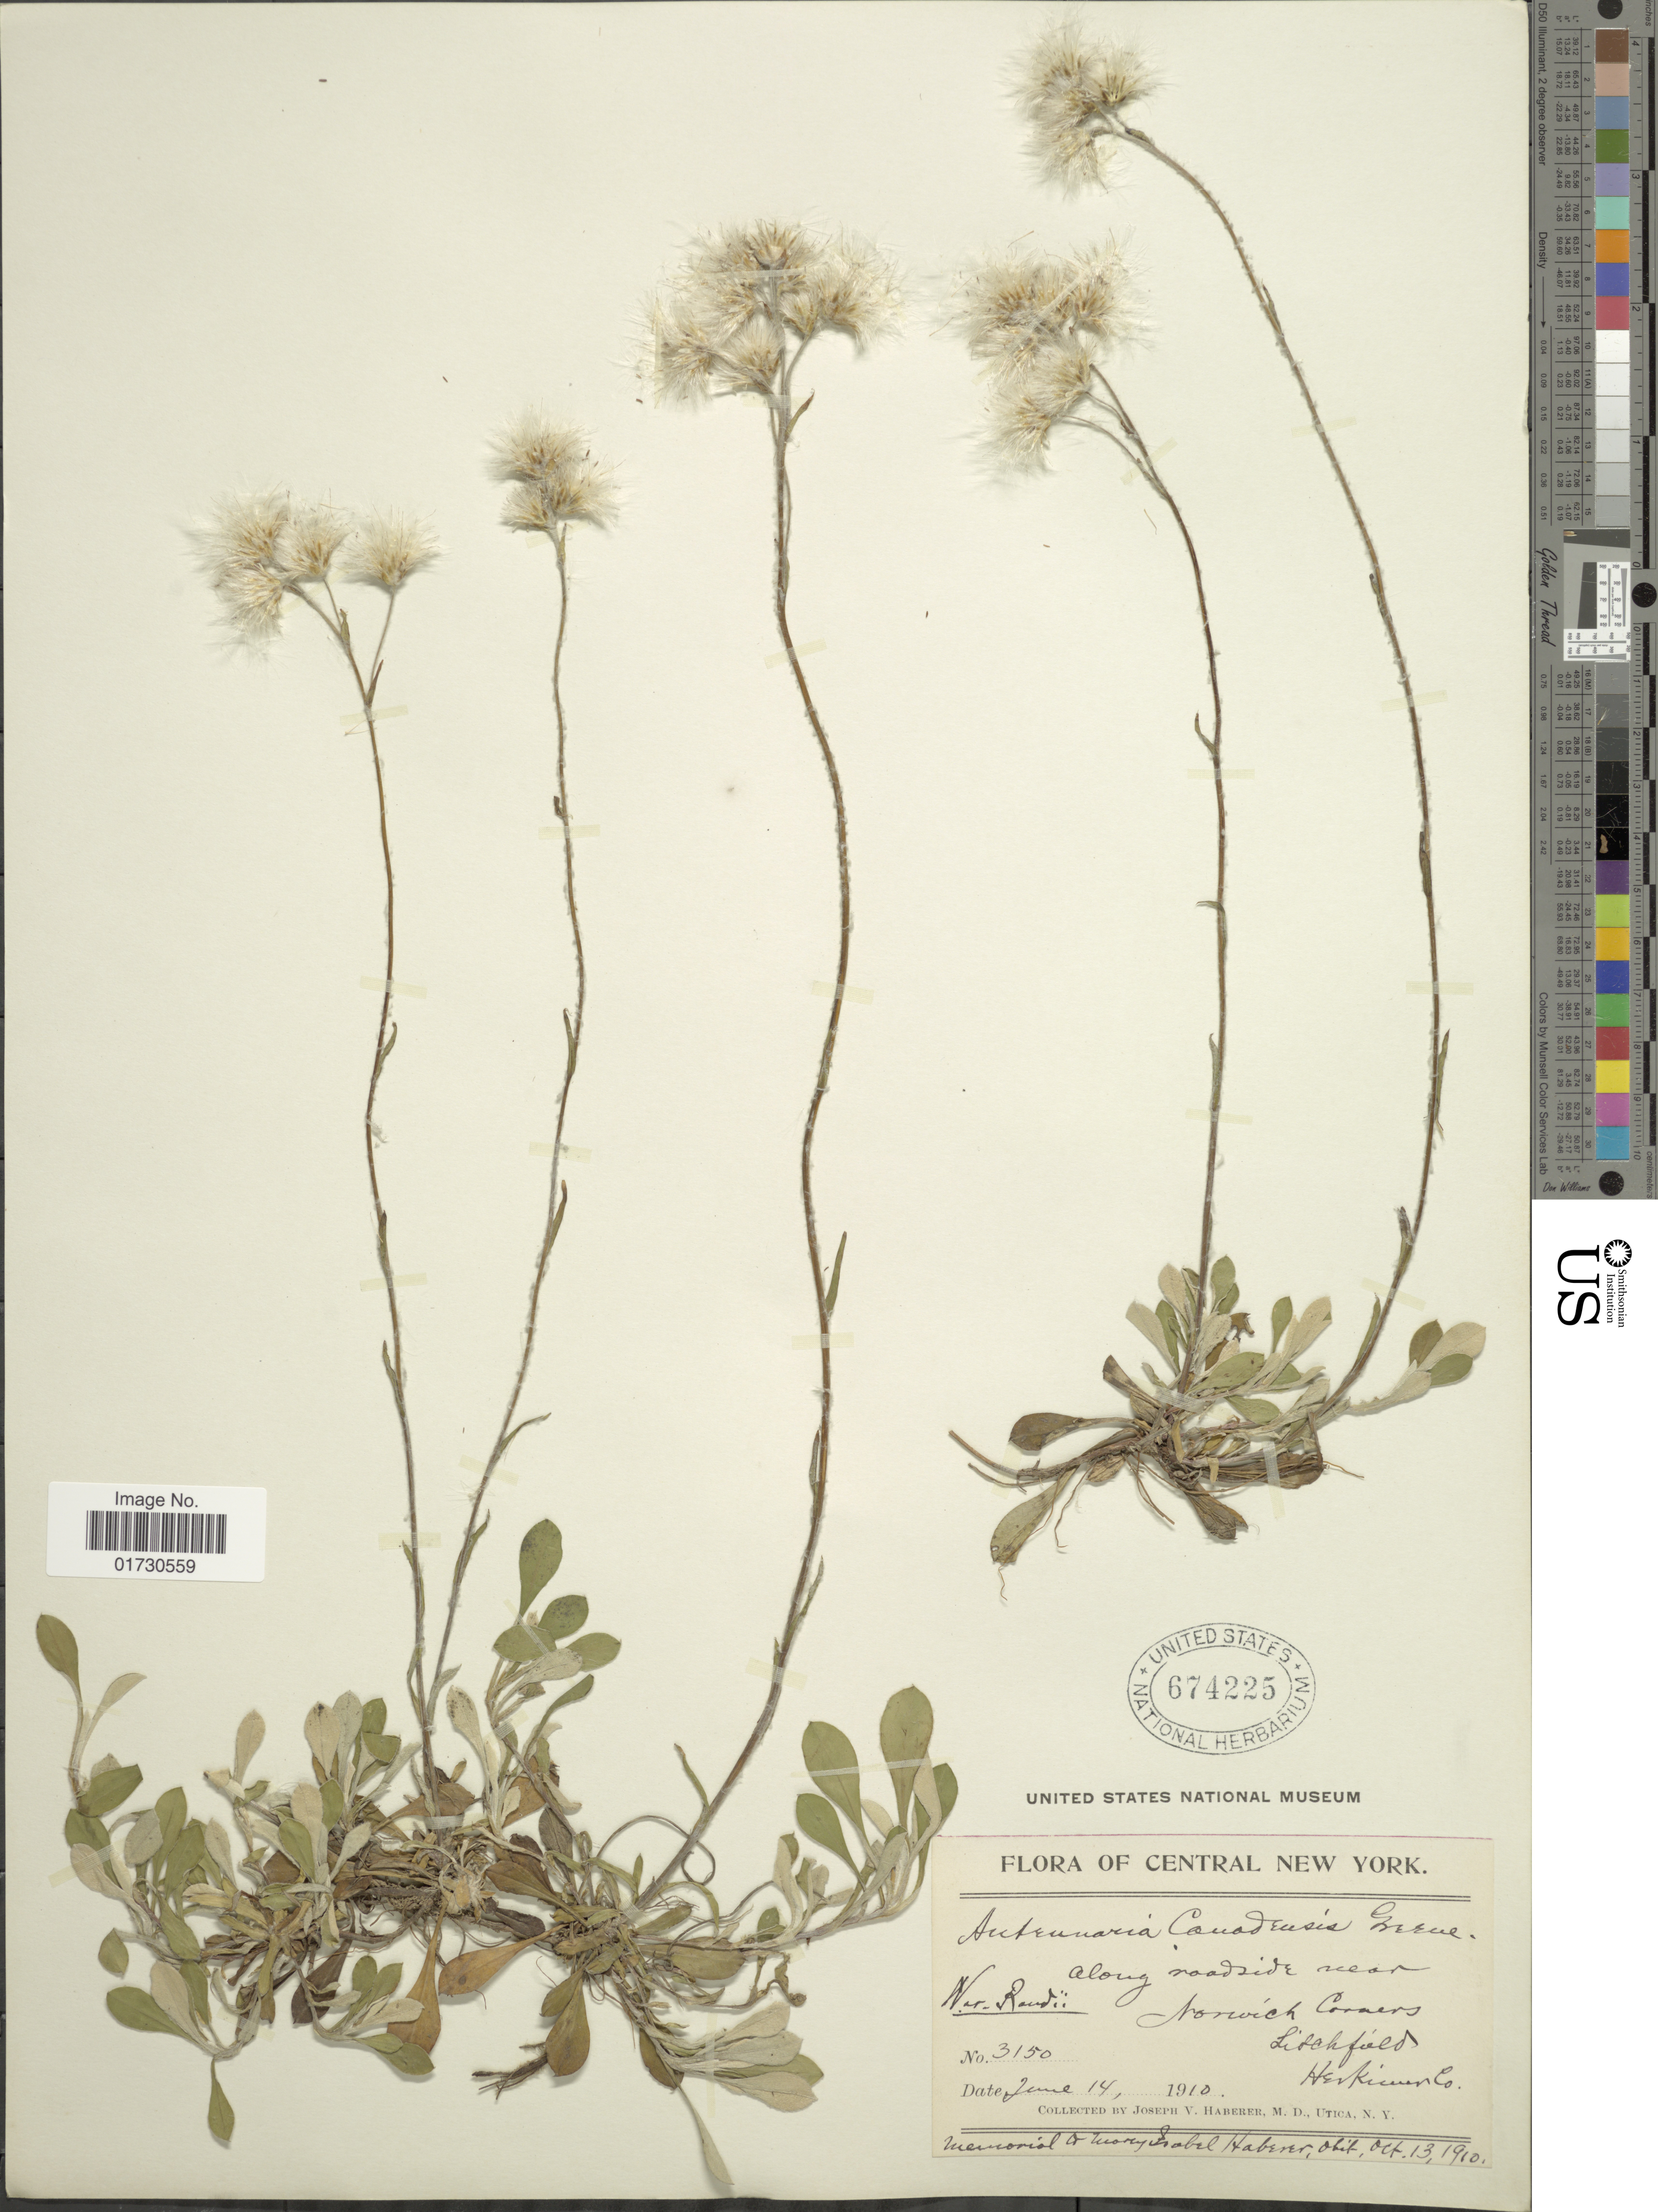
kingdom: Plantae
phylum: Tracheophyta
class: Magnoliopsida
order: Asterales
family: Asteraceae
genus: Antennaria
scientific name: Antennaria canadensis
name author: Greene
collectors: J. V. Haberer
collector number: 3150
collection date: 1910-06-14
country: United States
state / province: New York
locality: Central New York, Along roadside near Norwich Corners, Litchfield, Herkimer Co.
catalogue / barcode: US 674225